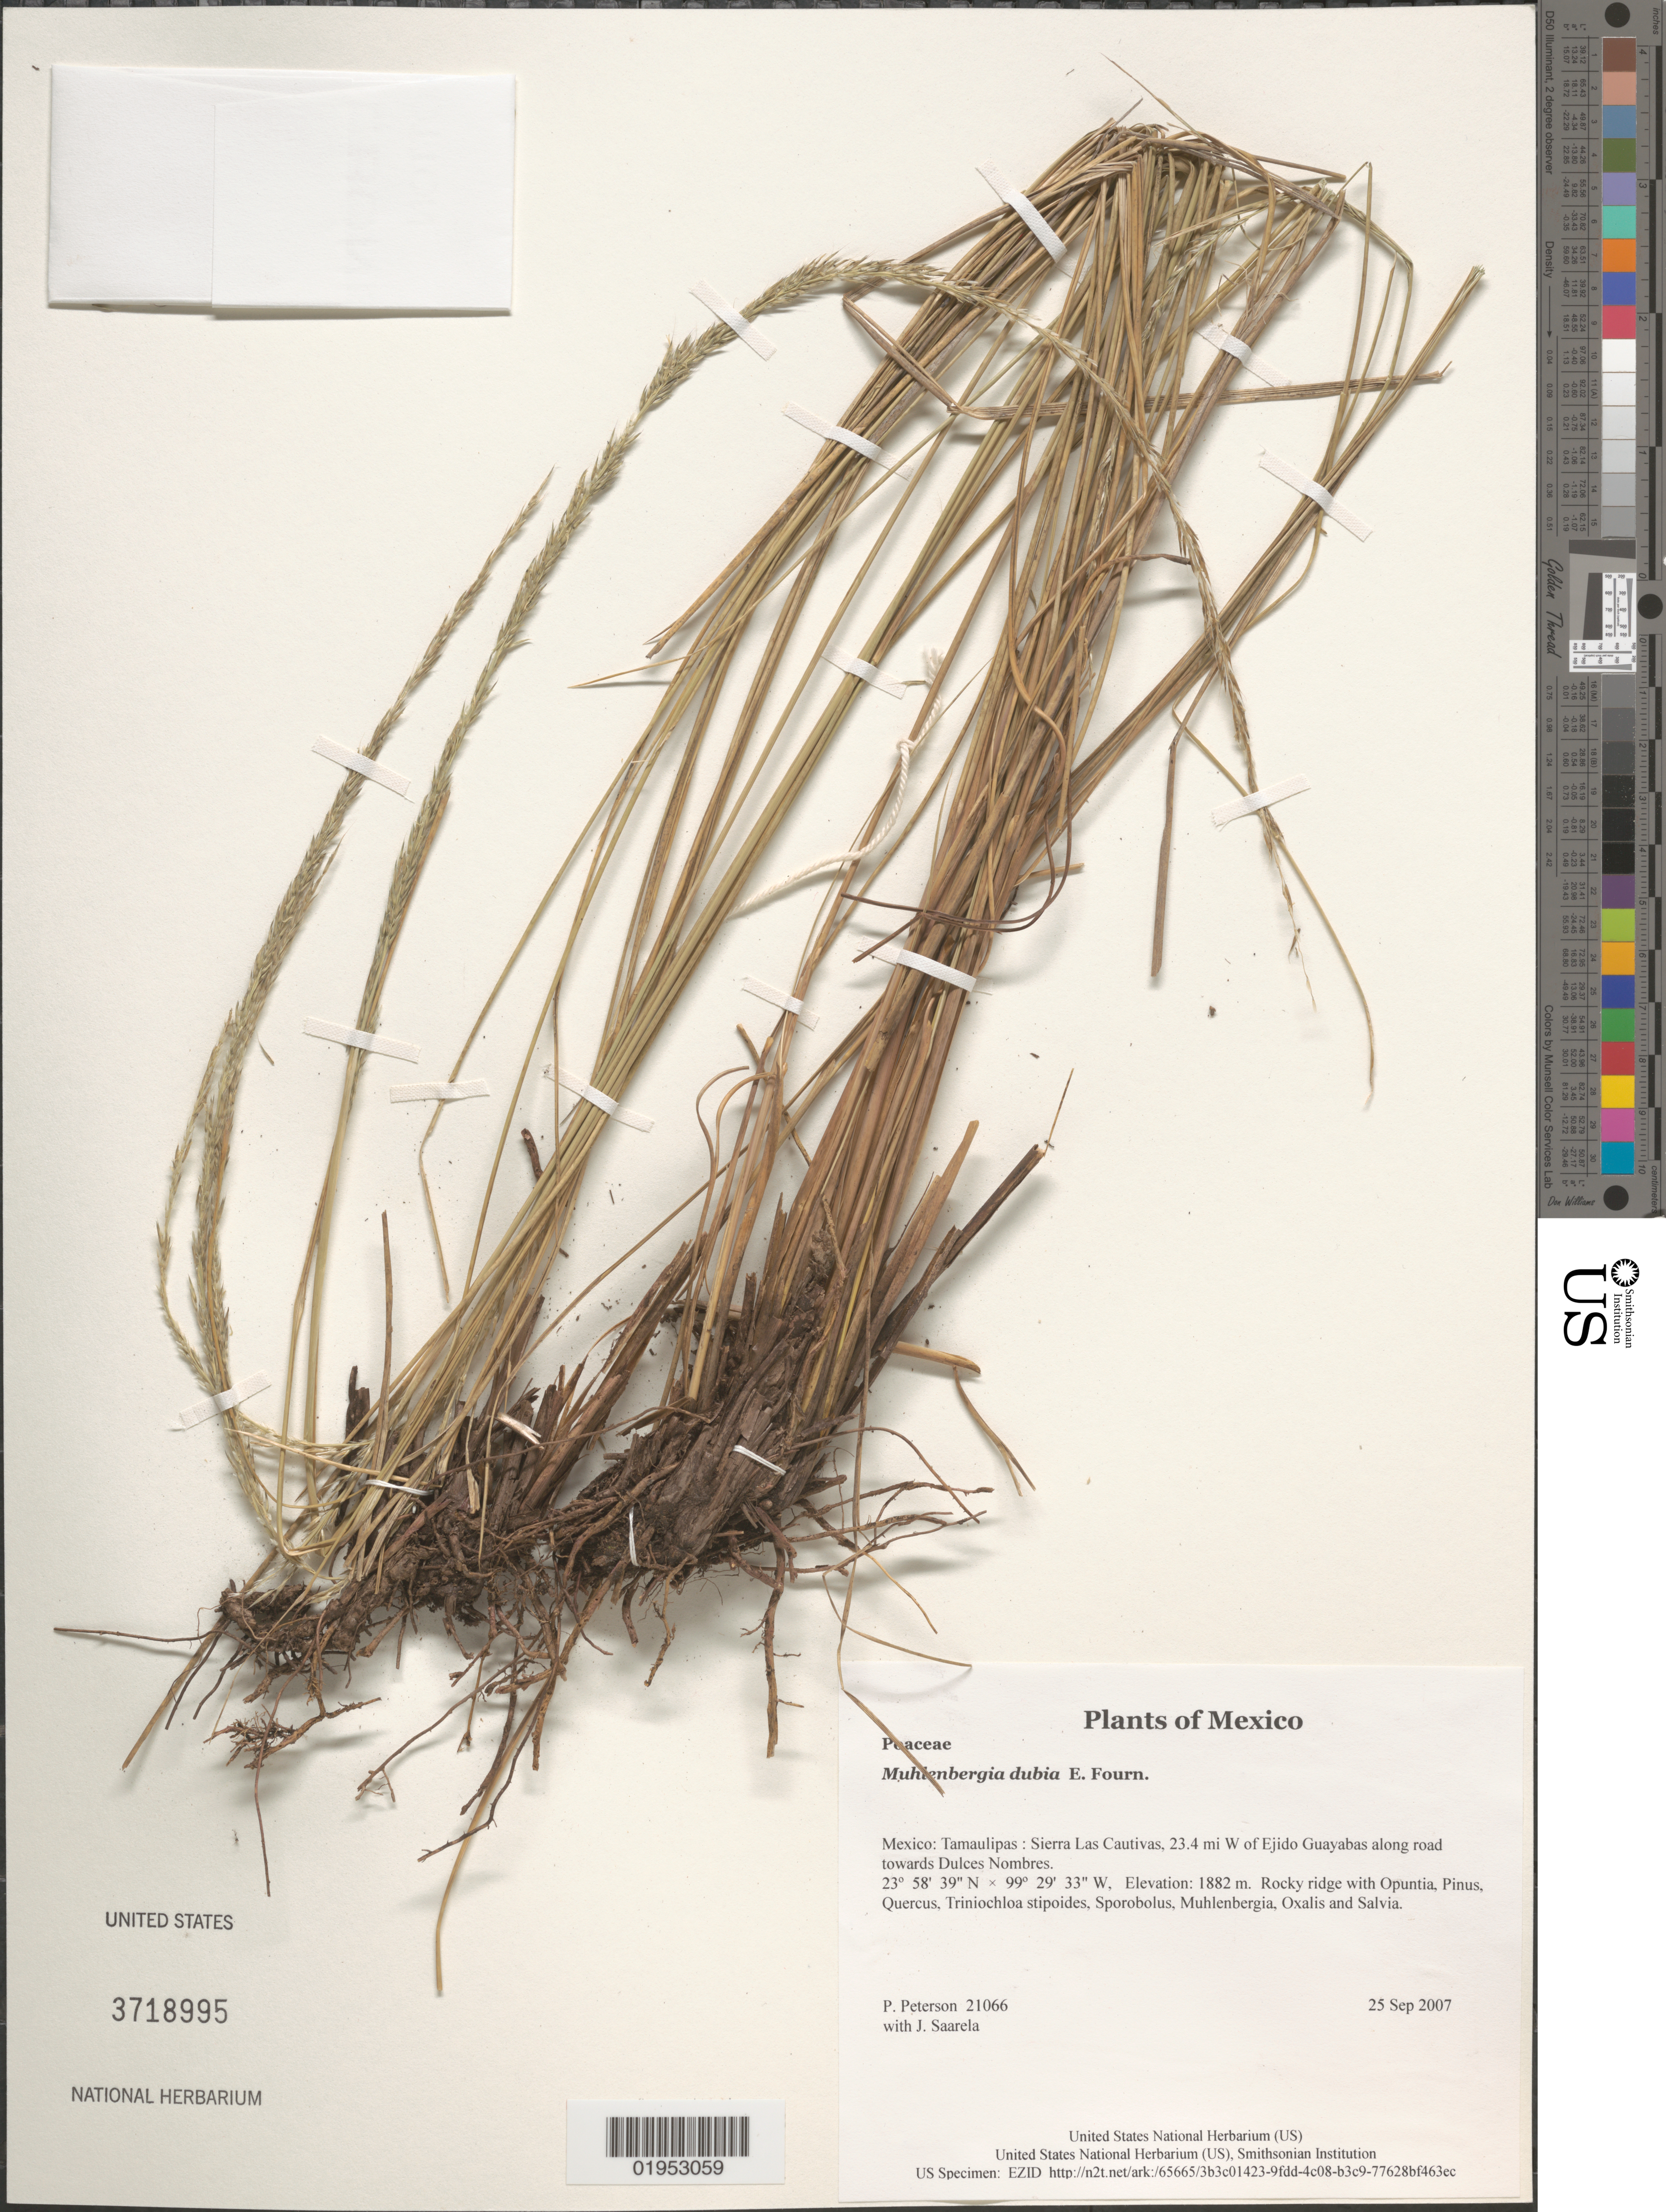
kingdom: Plantae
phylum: Tracheophyta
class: Liliopsida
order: Poales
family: Poaceae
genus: Muhlenbergia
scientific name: Muhlenbergia dubia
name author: E. Fourn.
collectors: P. M. Peterson & J. Saarela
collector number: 21066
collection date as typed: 25 Sep 2007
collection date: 2007-09-25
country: Mexico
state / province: Tamaulipas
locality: Sierra Las Cautivas, 23.4 mi W of Ejido Guayabas along road towards Dulces Nombres.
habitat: Rocky ridge with Opuntia, Pinus, Quercus, Triniochloa stipoides, Sporobolus, Muhlenbergia, Oxalis and Salvia.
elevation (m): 1882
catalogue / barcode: US 3718995